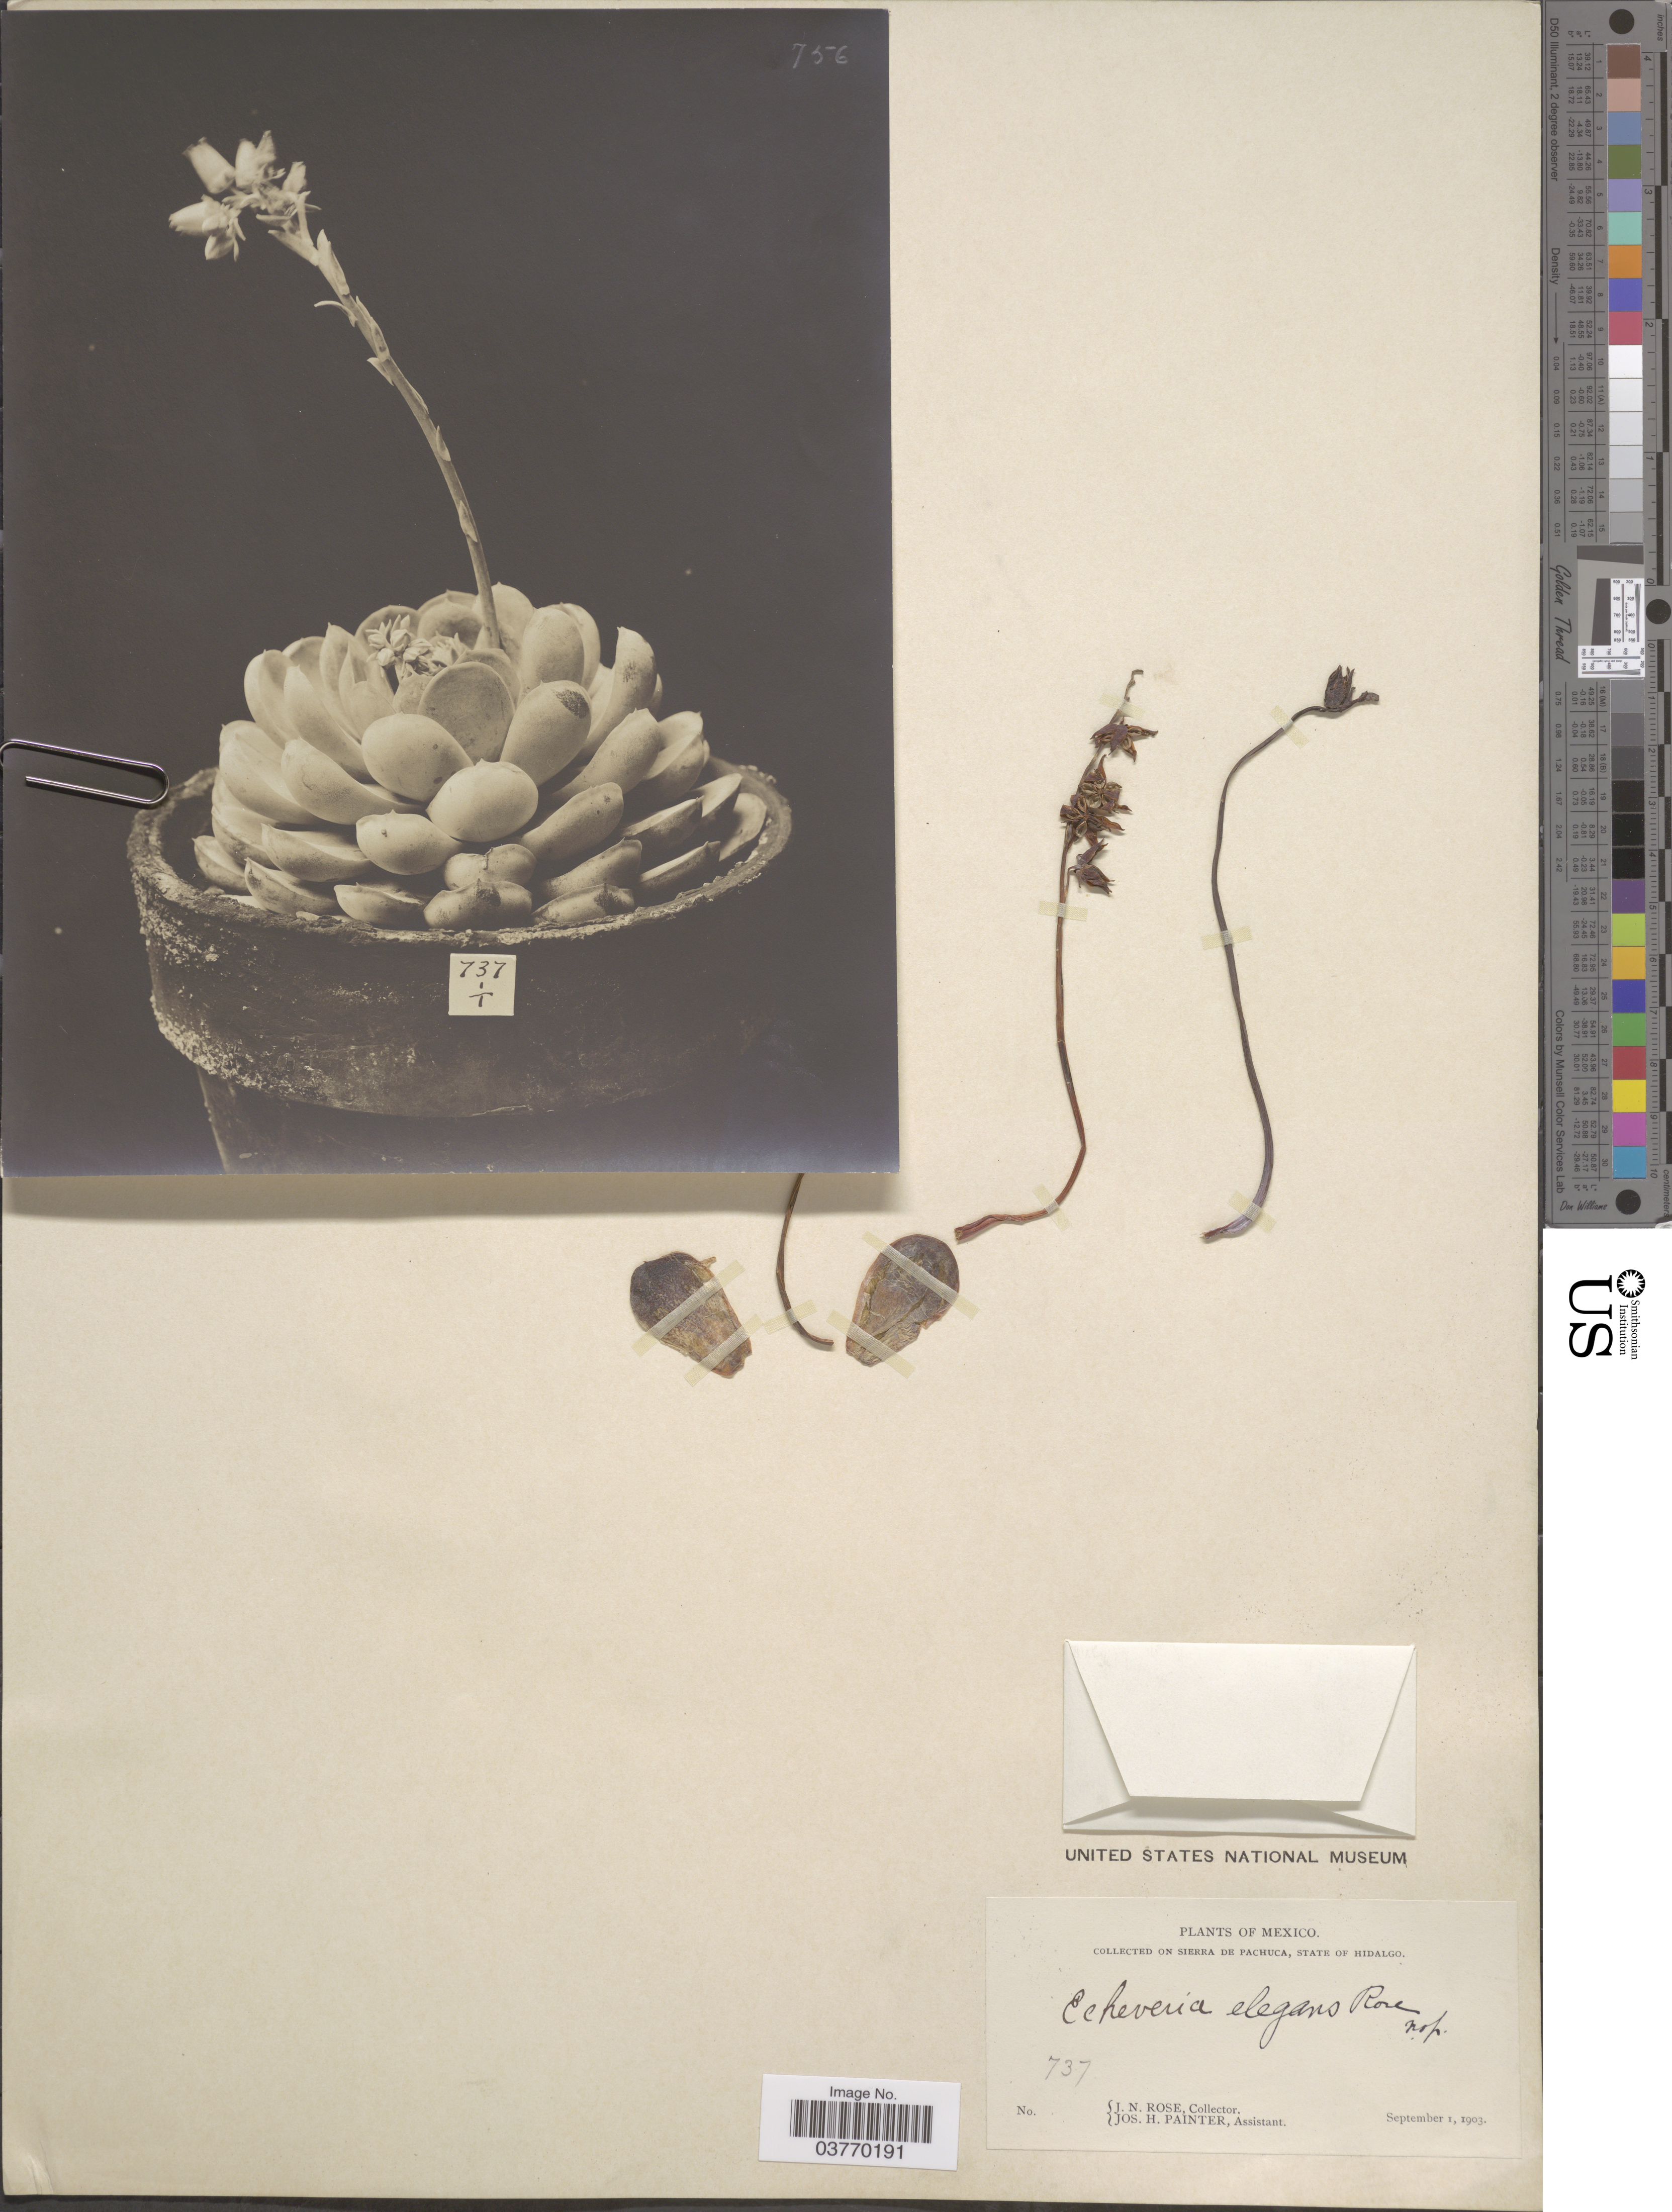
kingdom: Plantae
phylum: Tracheophyta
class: Magnoliopsida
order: Saxifragales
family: Crassulaceae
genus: Echeveria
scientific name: Echeveria elegans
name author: Rose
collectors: J. N. Rose & J. H. Painter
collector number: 737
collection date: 1903-09-01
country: Mexico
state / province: Hidalgo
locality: Sierra de Pachuca.